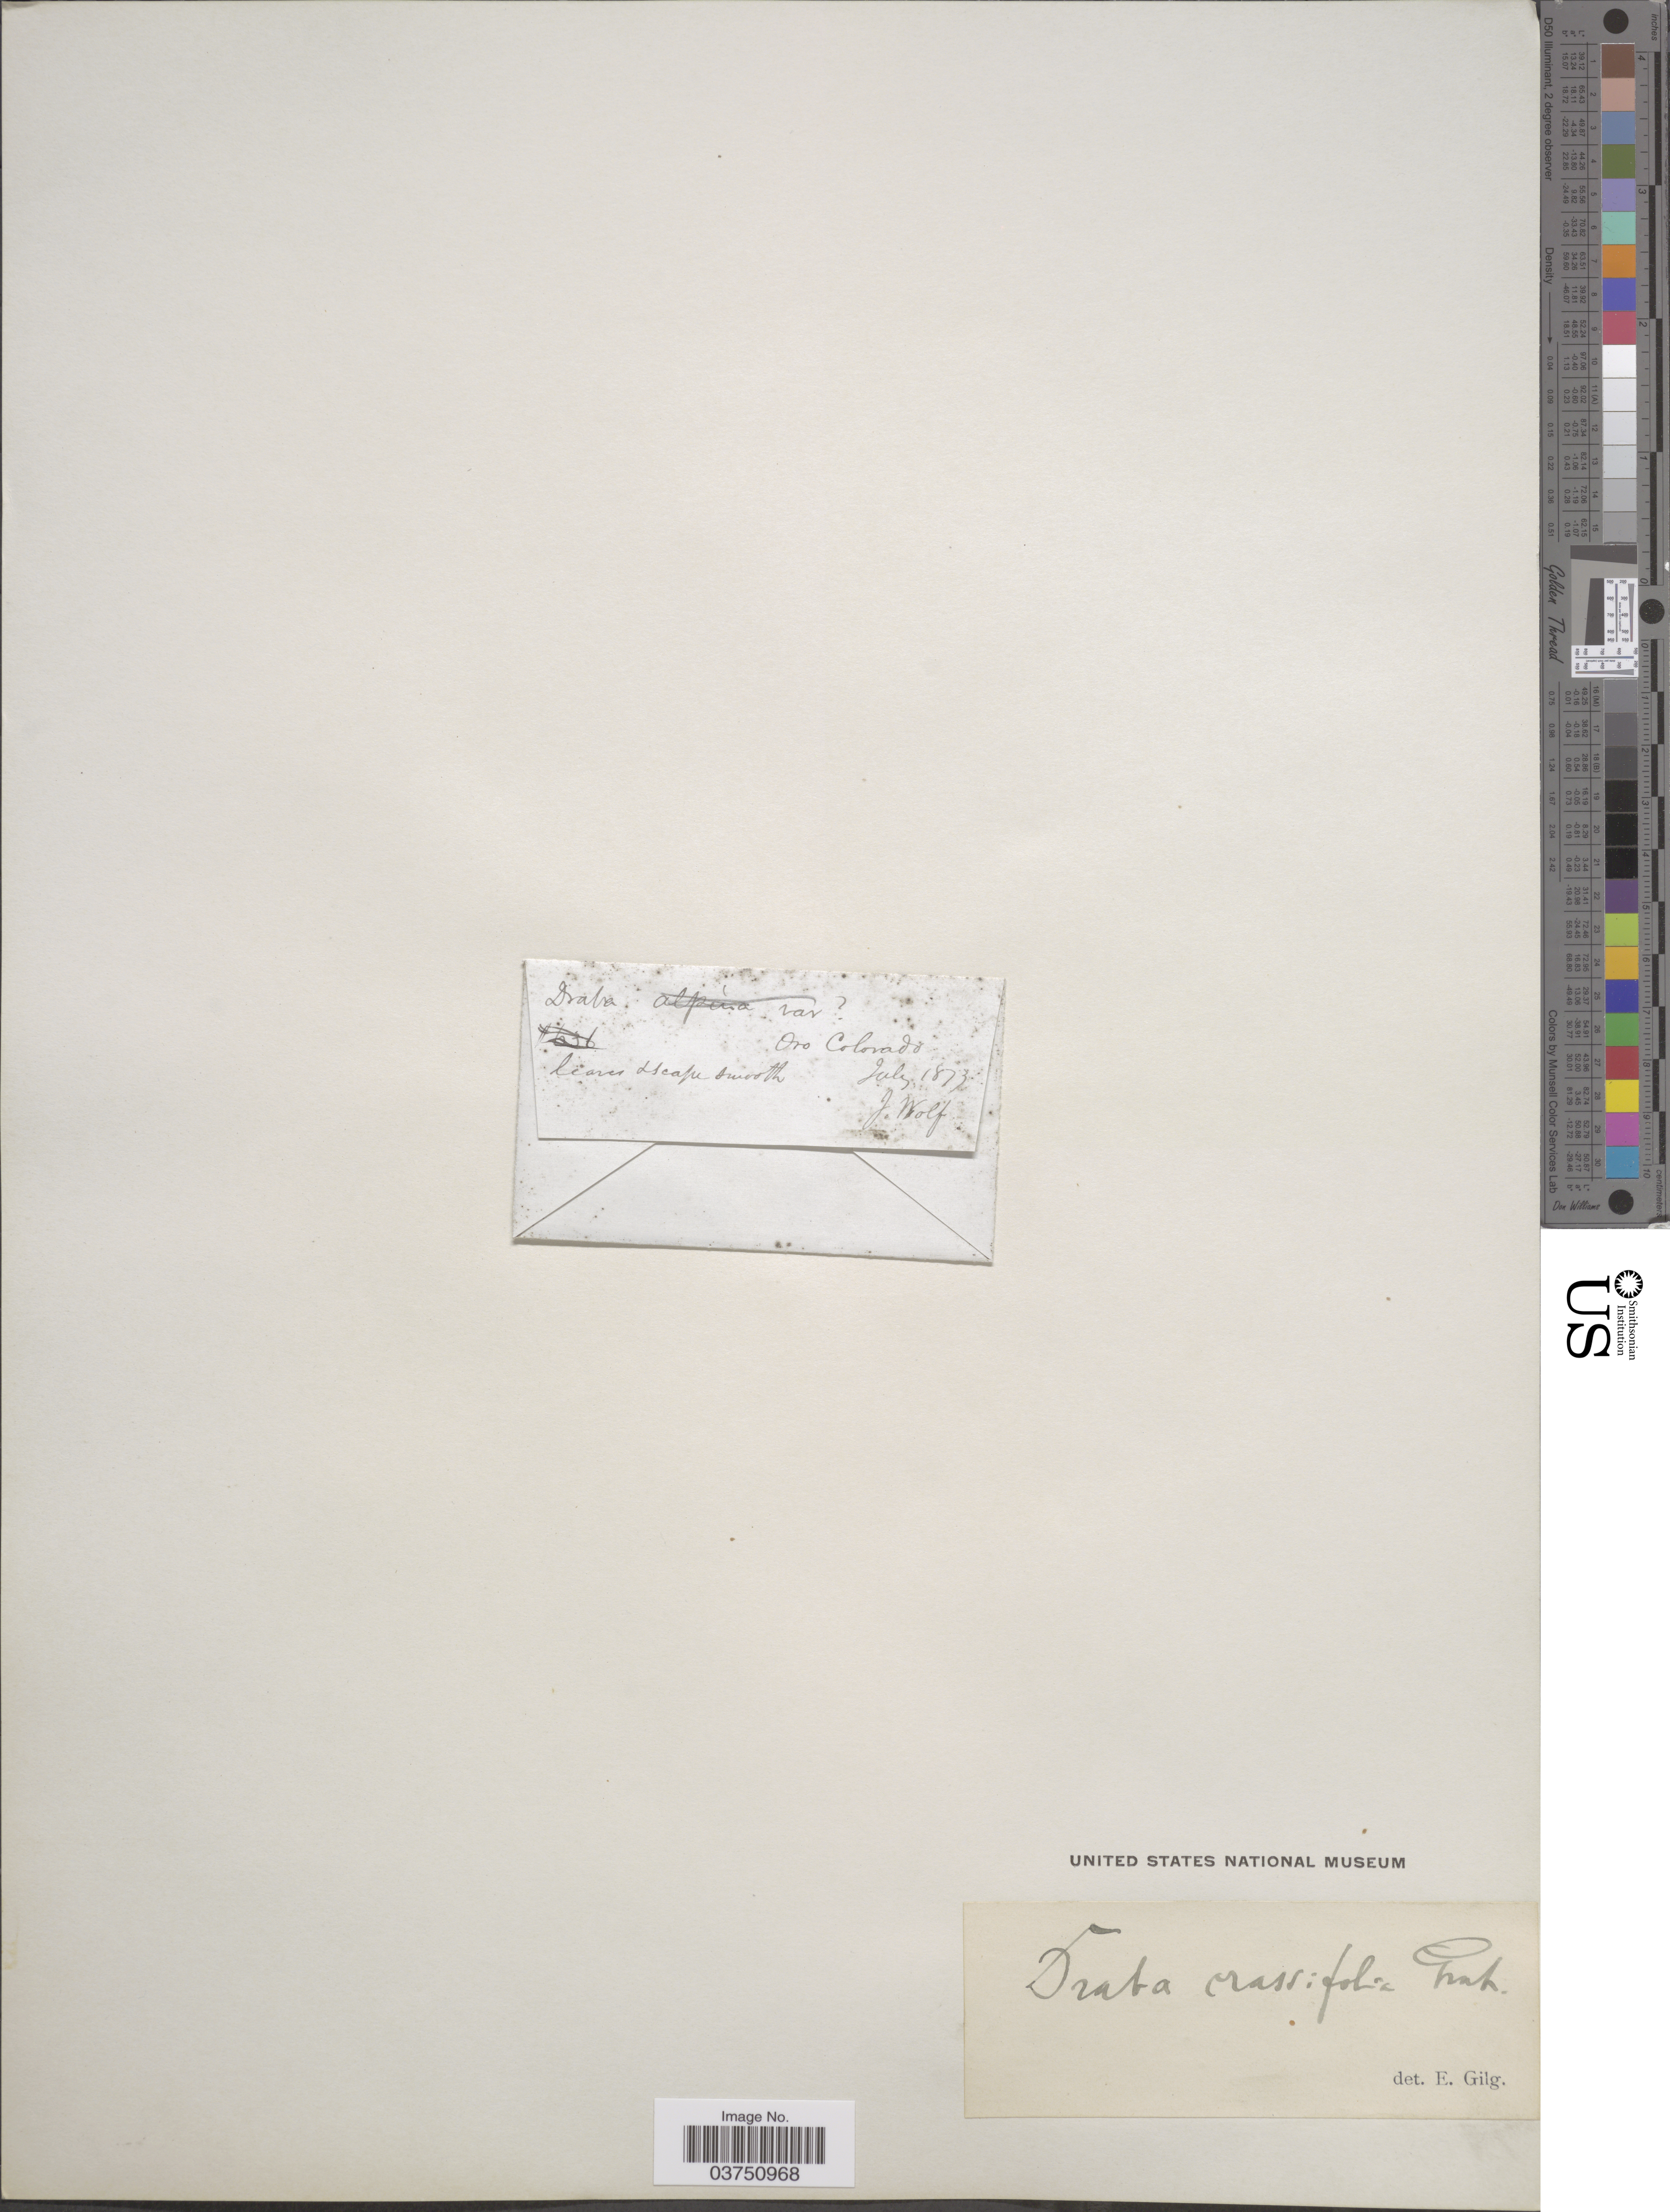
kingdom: Plantae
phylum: Tracheophyta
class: Magnoliopsida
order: Brassicales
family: Brassicaceae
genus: Draba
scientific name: Draba crassifolia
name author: Graham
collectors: J. Wolf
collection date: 1873-07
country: United States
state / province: Colorado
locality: Oro Colorado.